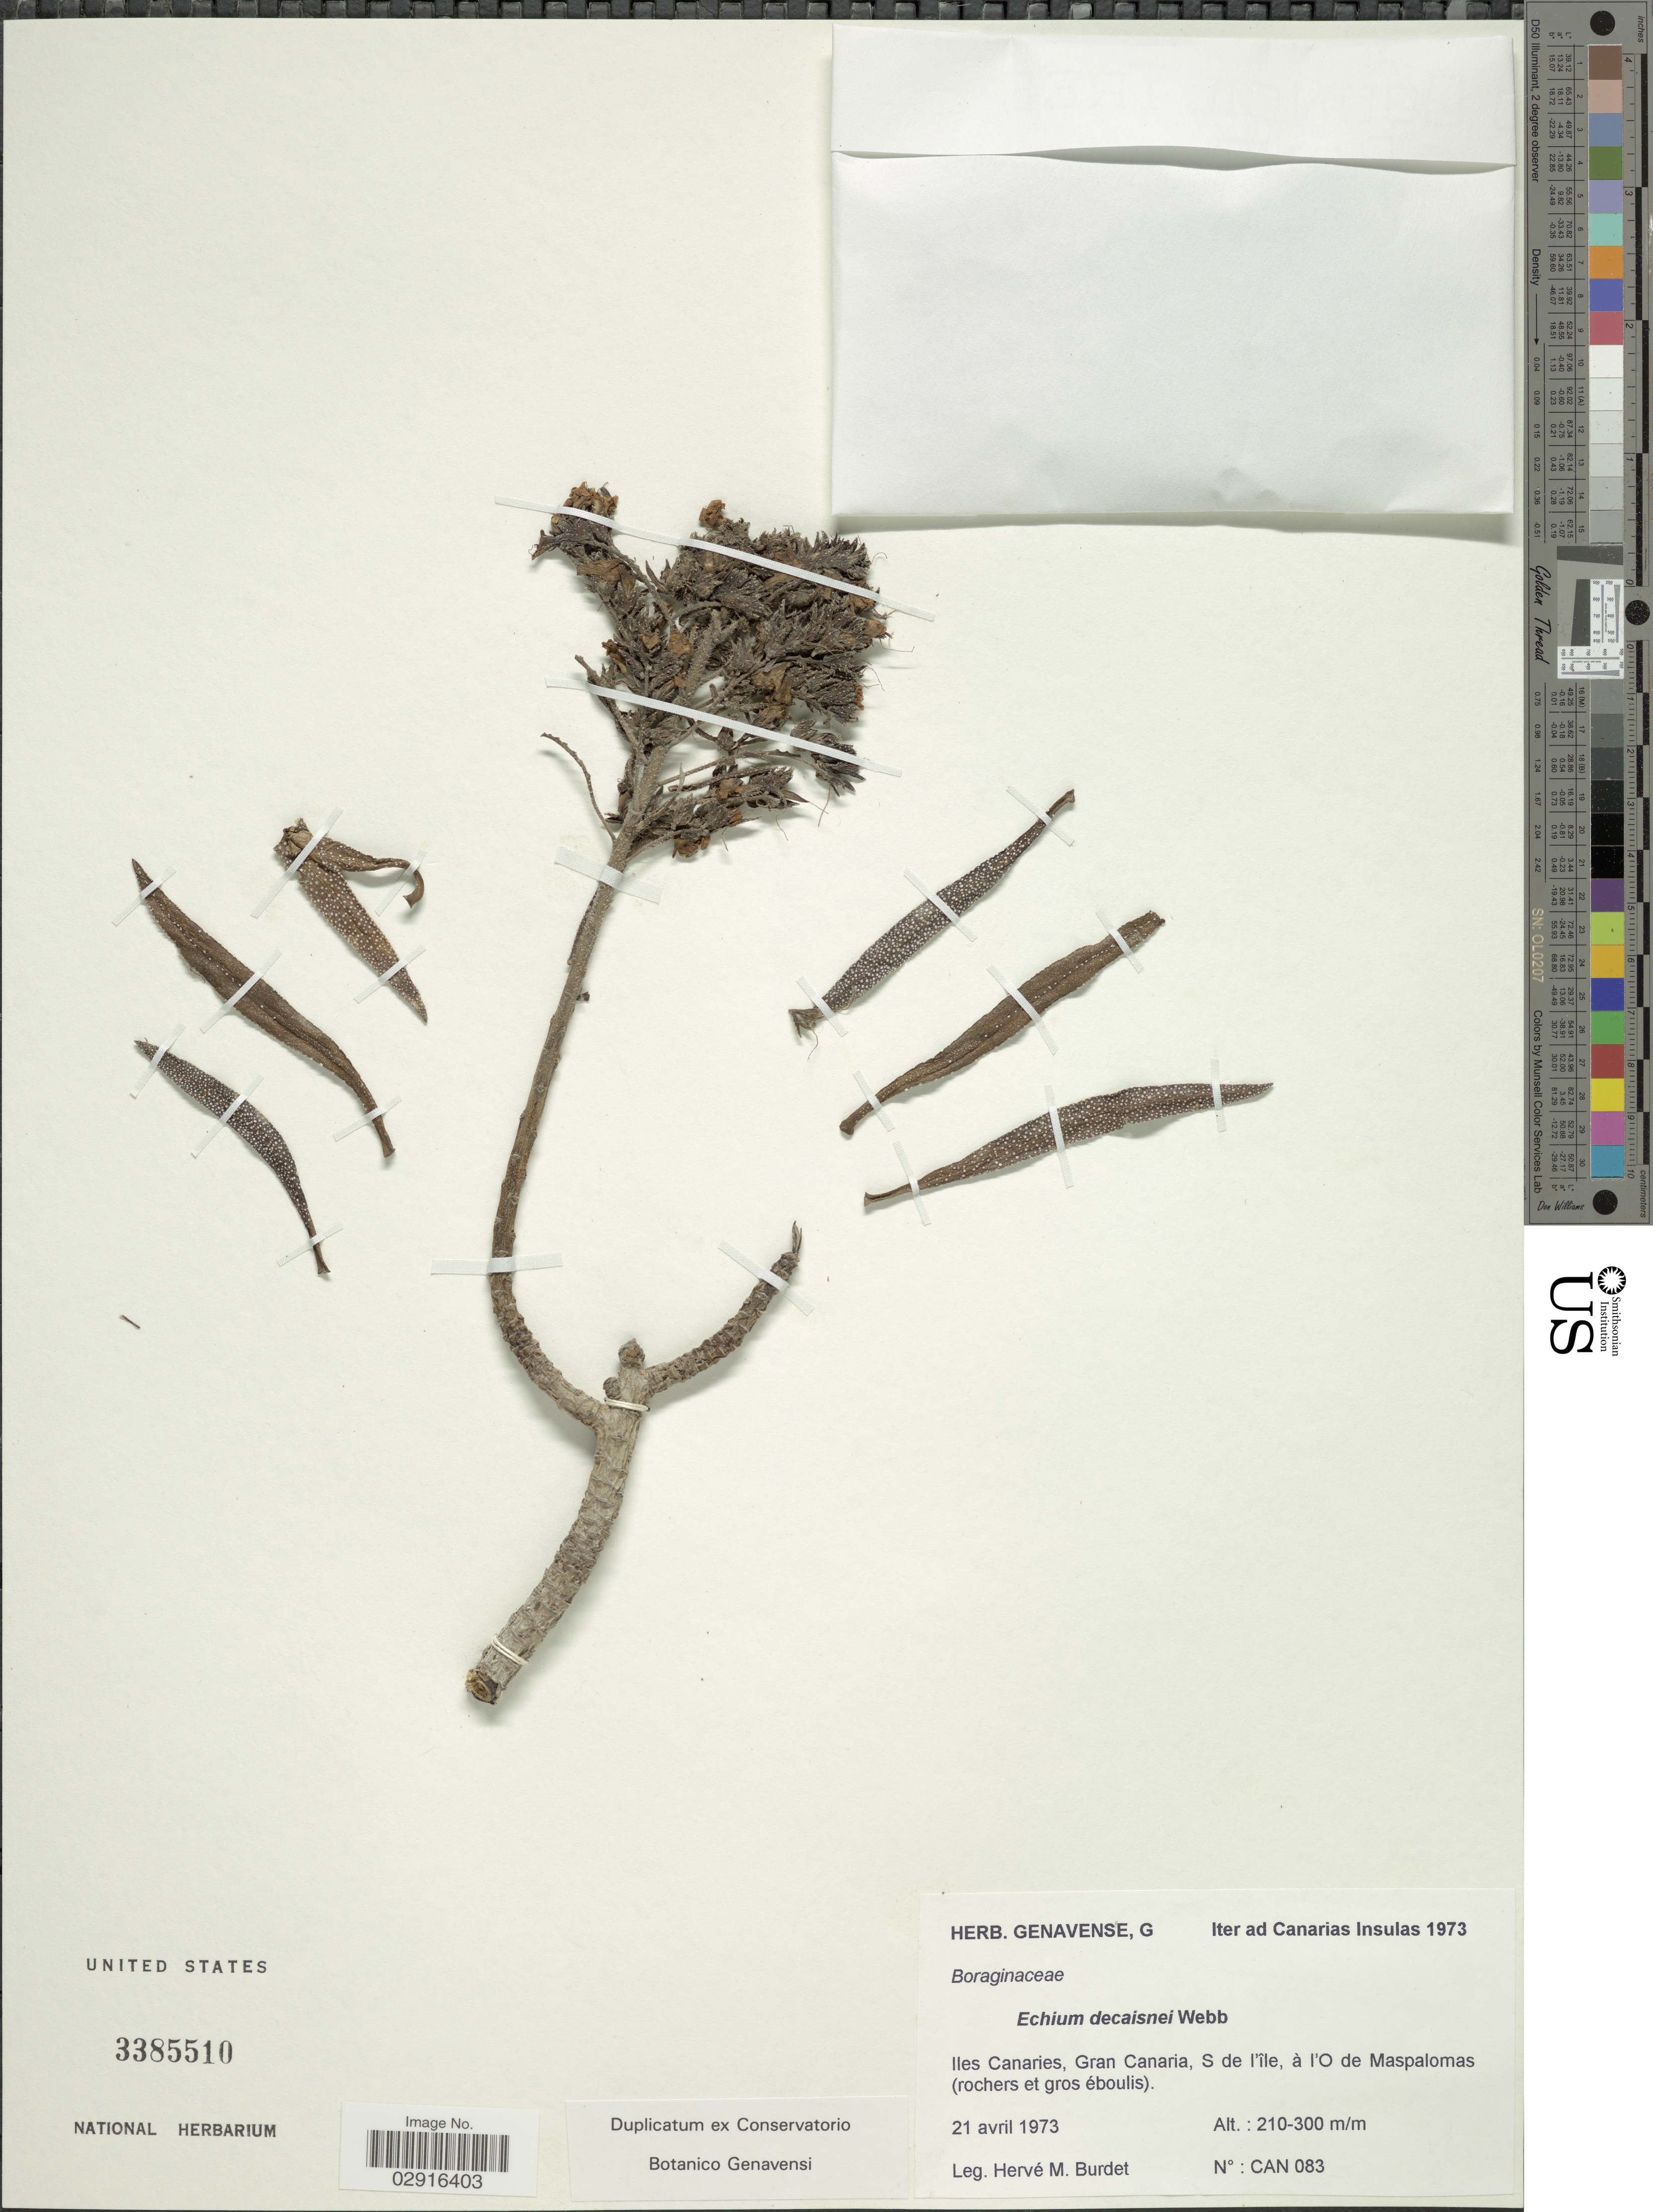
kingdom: Plantae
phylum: Tracheophyta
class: Magnoliopsida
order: Boraginales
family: Boraginaceae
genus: Echium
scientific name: Echium decaisnei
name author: D.A. Webb & Berthel.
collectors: H. M. Burdet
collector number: CAN 083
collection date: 1973-04-21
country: Spain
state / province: Canarias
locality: Iter ad Canarias Insulas. Iles Canaries, Gran Canaria., S de I'île, à l'O de Maspalomas (rochers er gros éboulis).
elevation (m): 210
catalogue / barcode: US 3385510